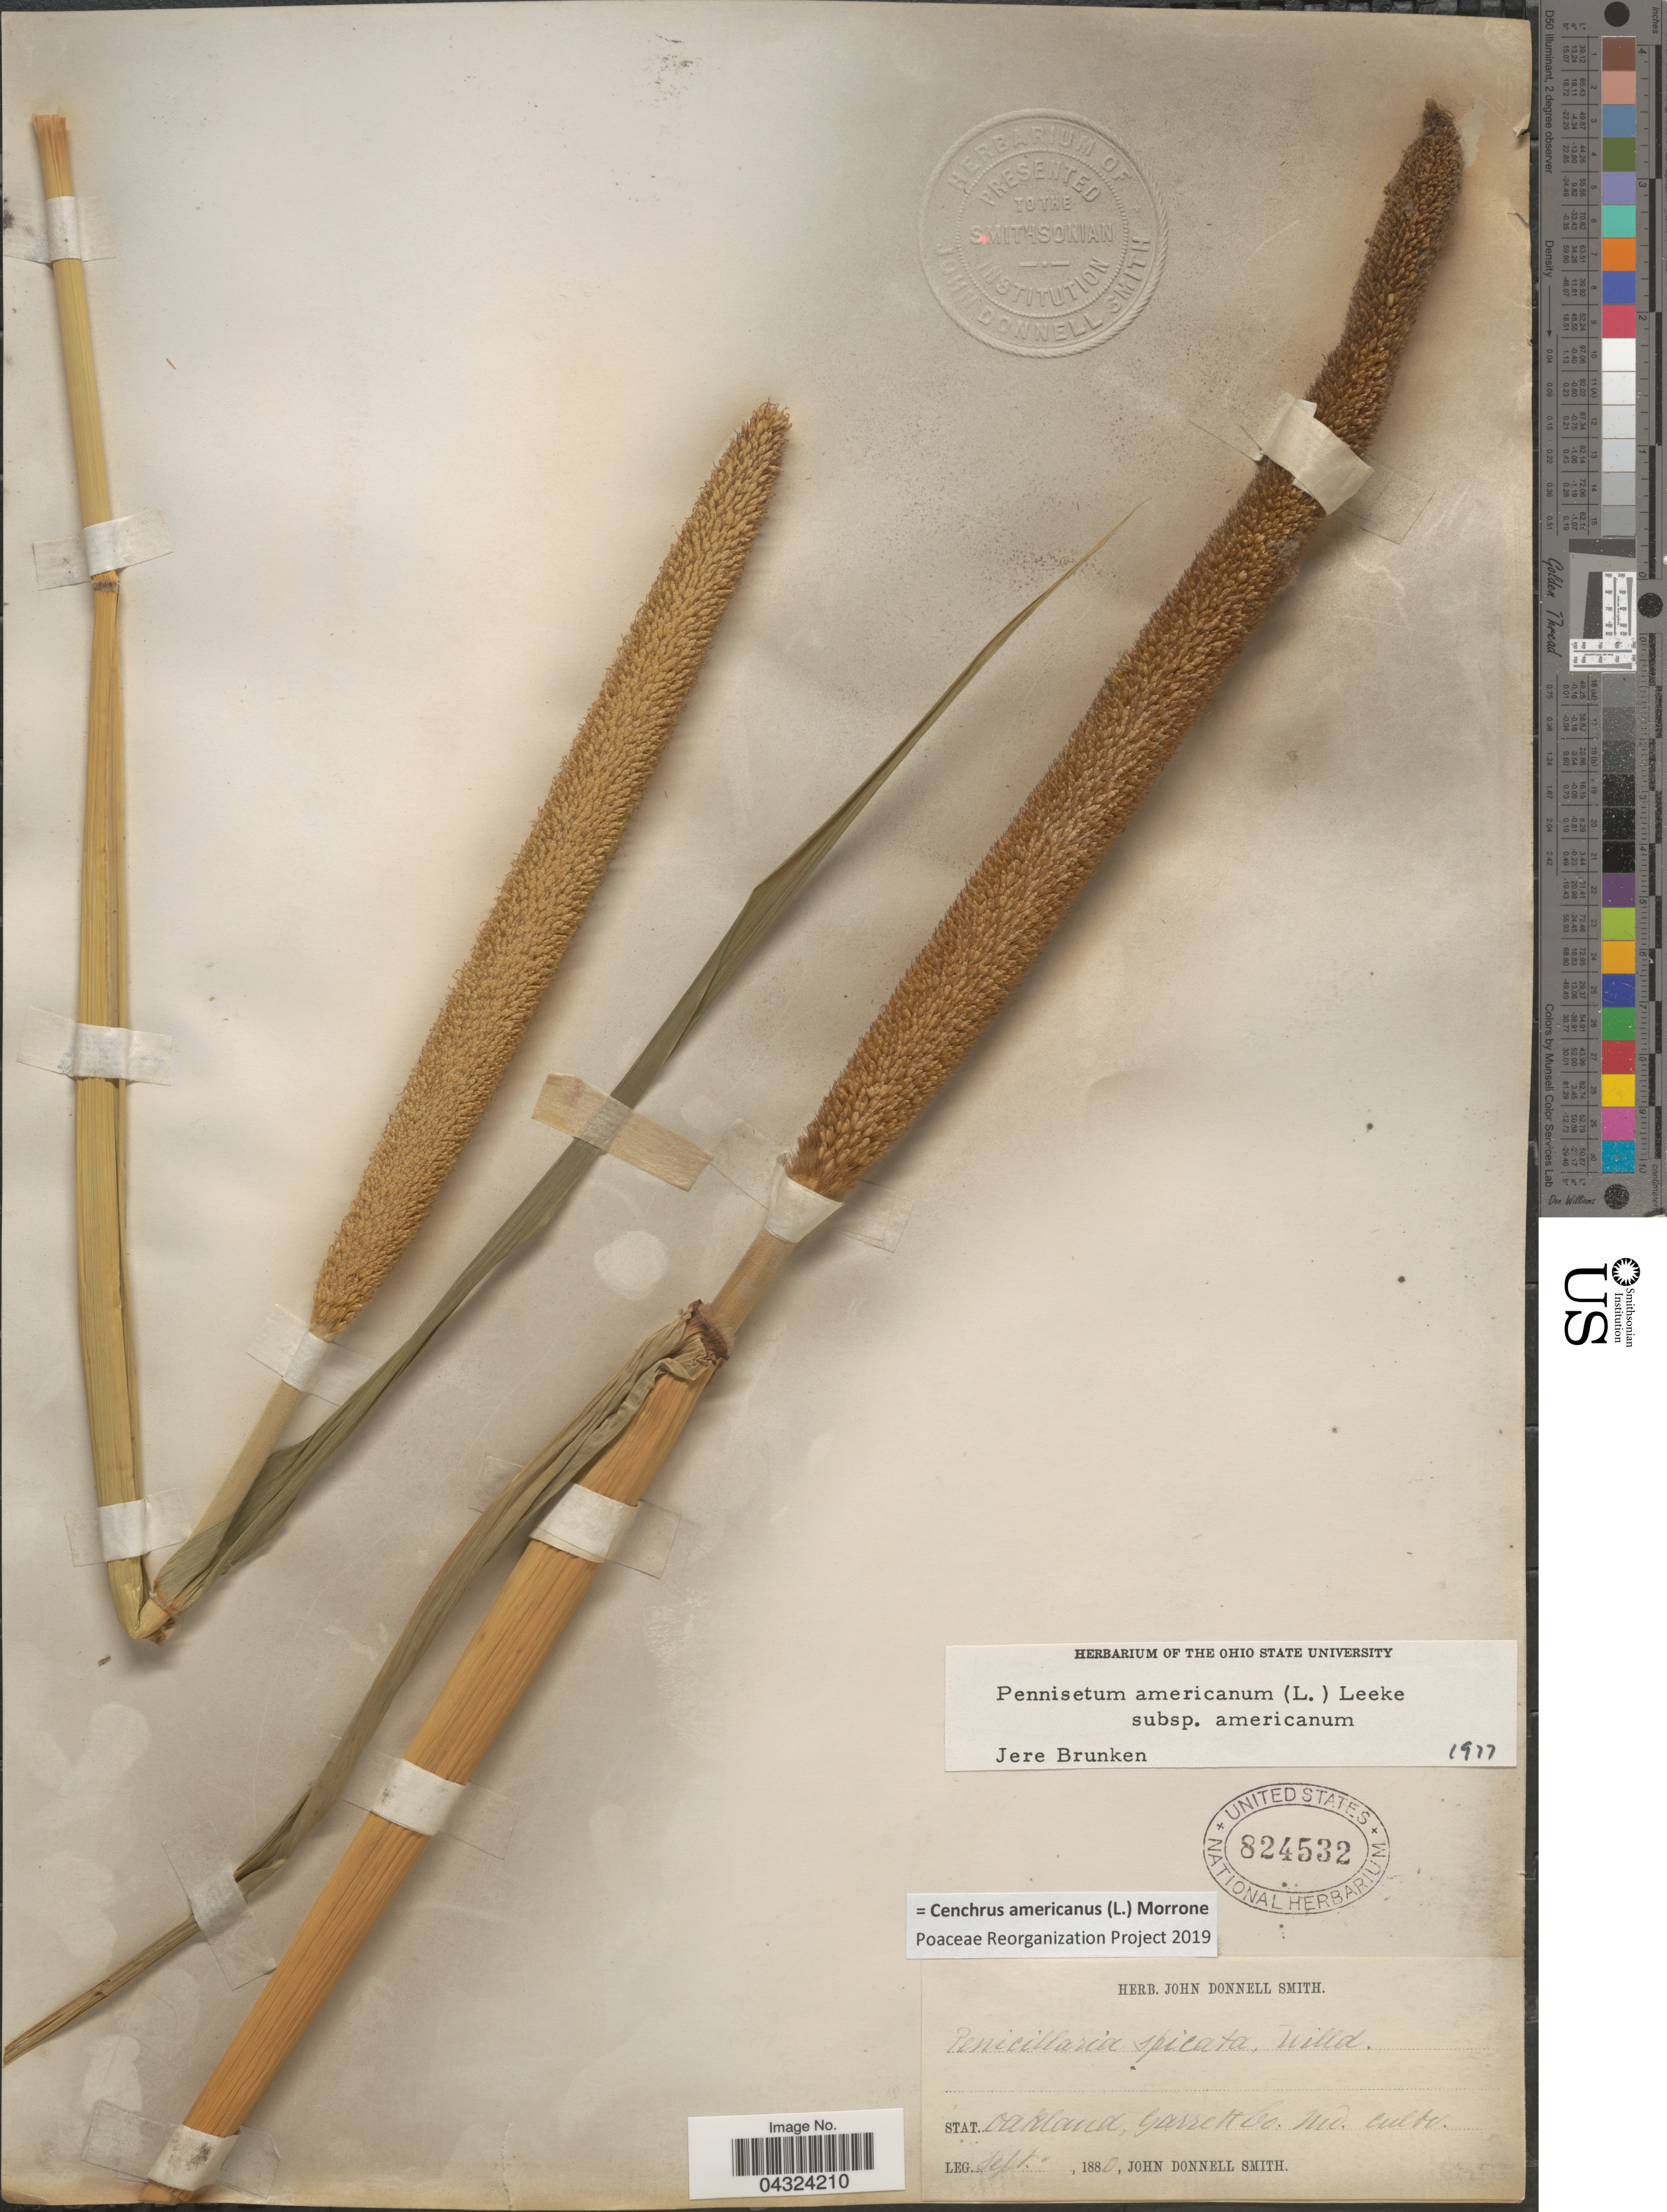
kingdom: Plantae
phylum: Tracheophyta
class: Liliopsida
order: Poales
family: Poaceae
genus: Cenchrus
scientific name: Cenchrus americanus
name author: (L.) Morrone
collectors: J. Donnell Smith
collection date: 1880-09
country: United States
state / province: Maryland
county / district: Garrett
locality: Stat. Oakland, Garrett Co. Cultd.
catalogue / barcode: US 824532